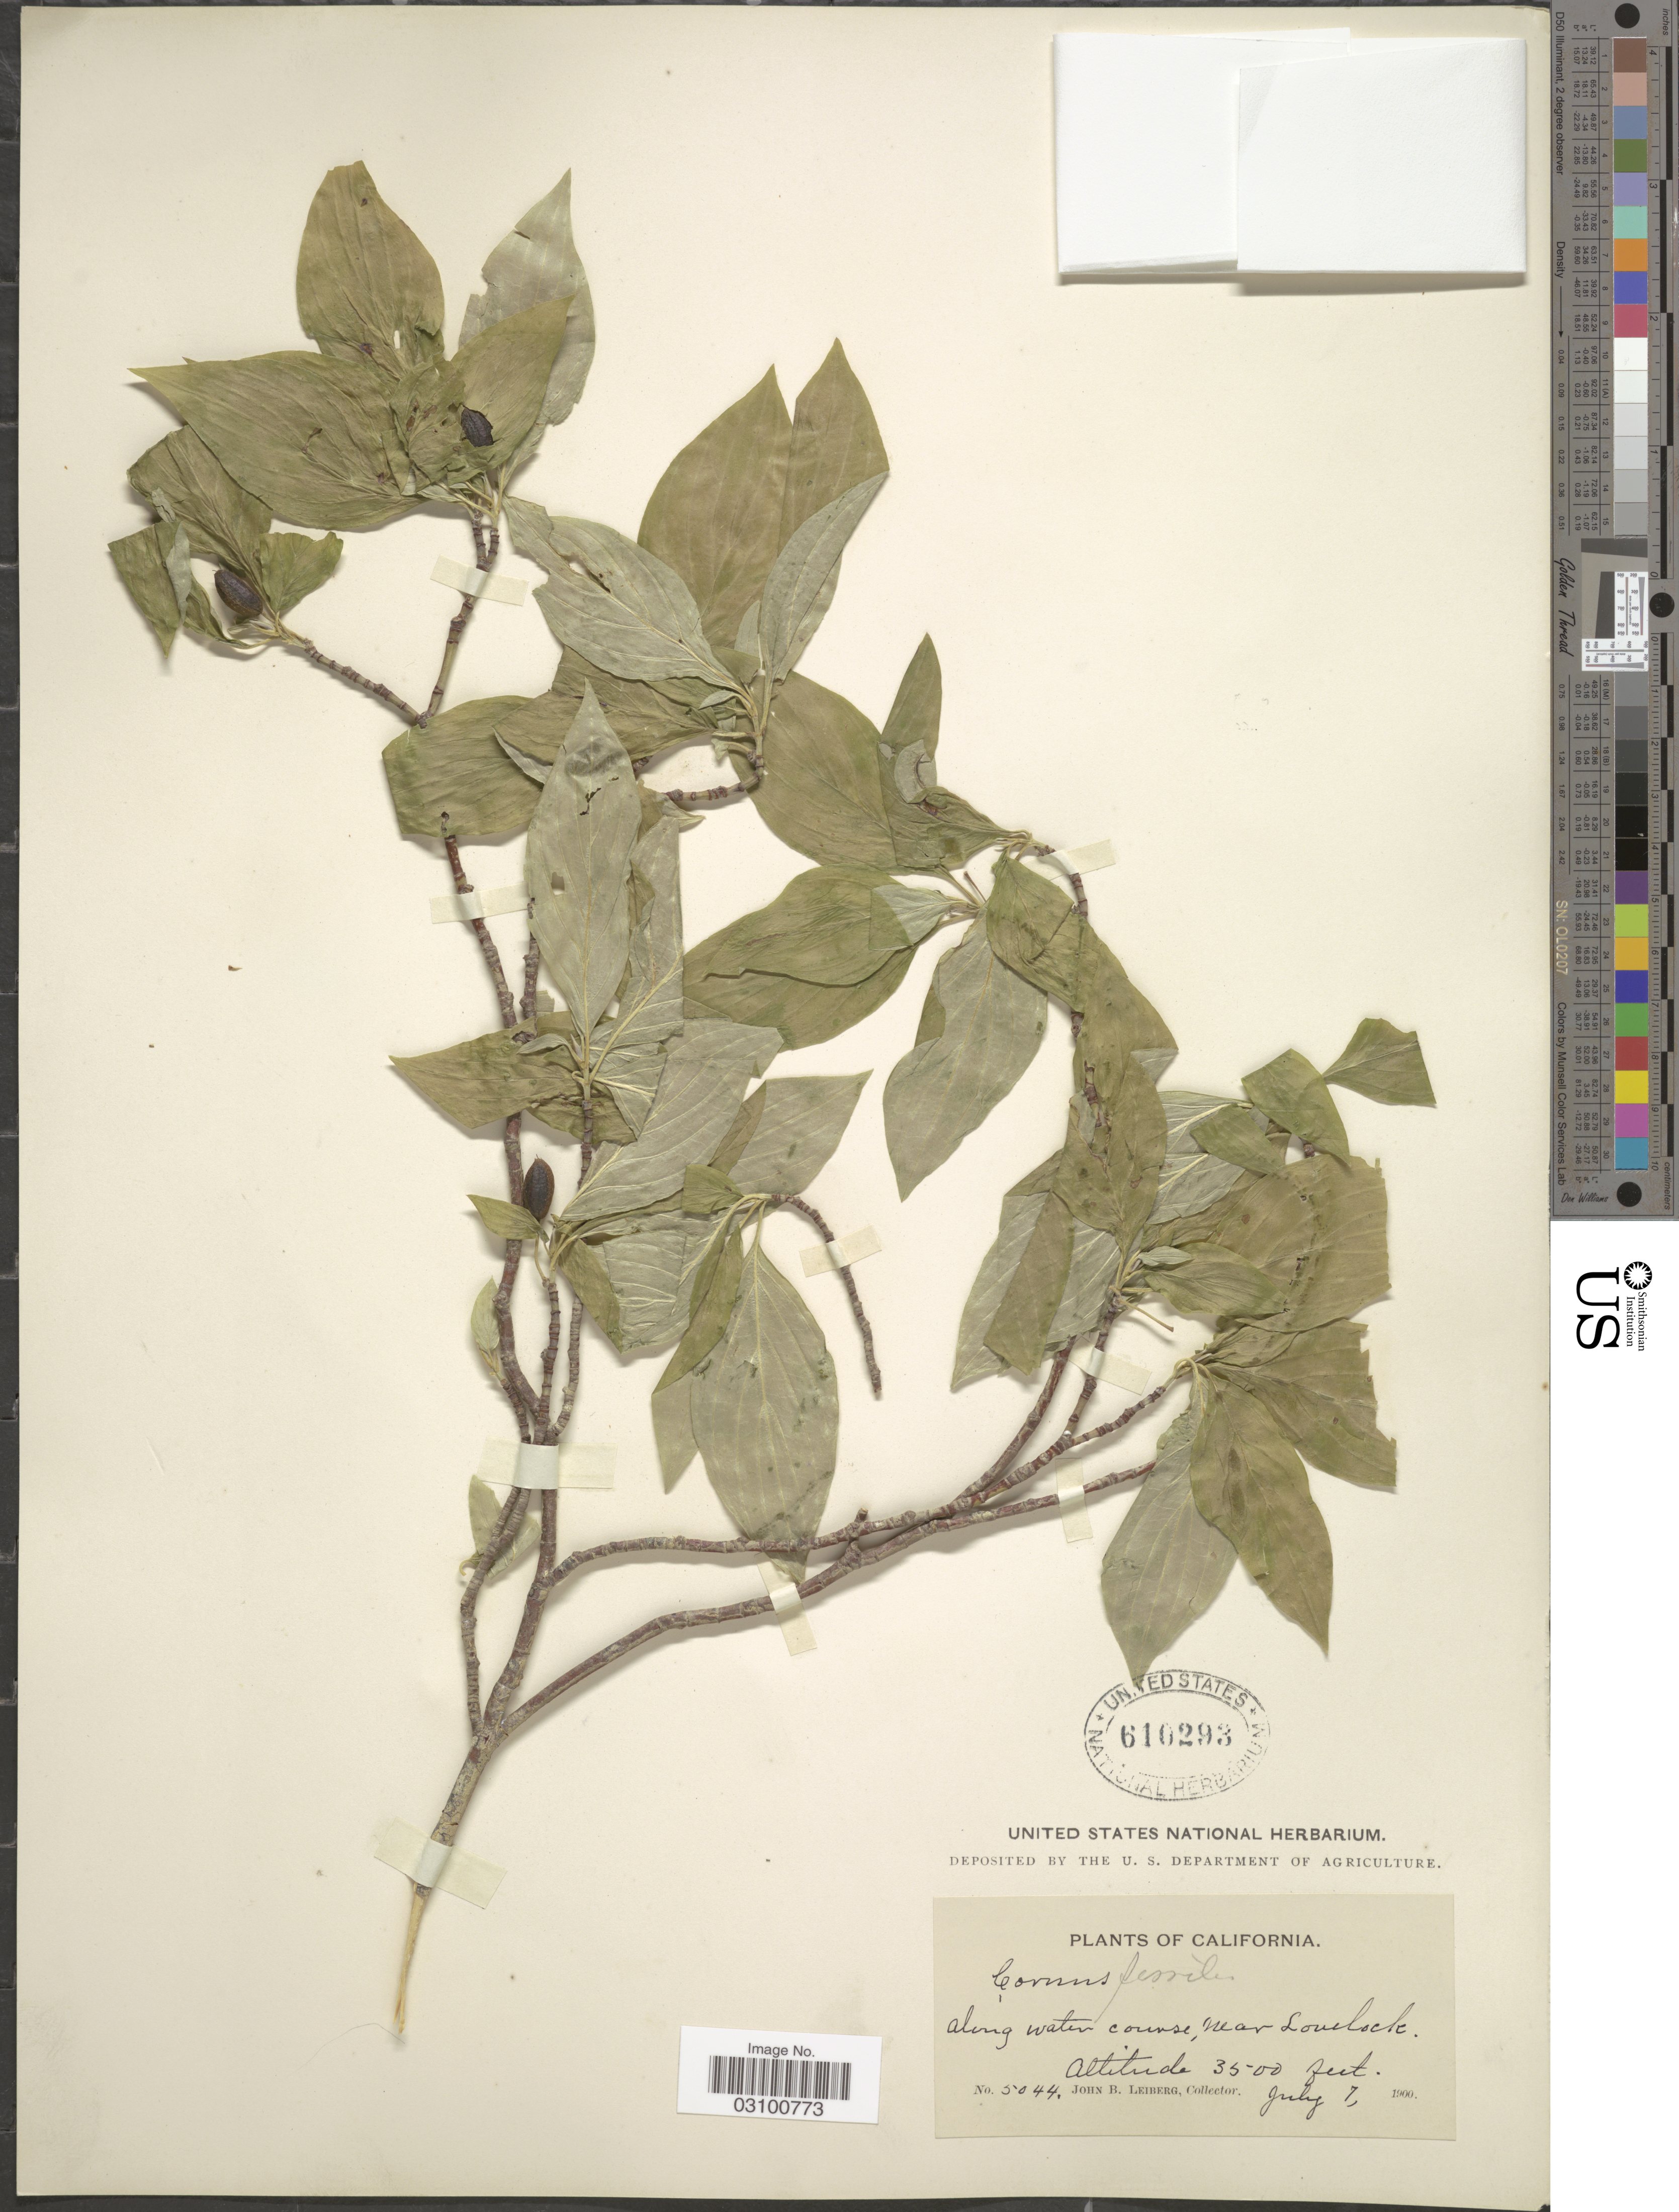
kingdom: Plantae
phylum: Tracheophyta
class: Magnoliopsida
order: Cornales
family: Cornaceae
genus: Cornus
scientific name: Cornus sessilis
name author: Torr. ex Durand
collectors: J. B. Leiberg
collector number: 5044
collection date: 1900-07-07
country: United States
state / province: California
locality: Along water course, near Louelock.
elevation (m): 1067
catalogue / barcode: US 610293